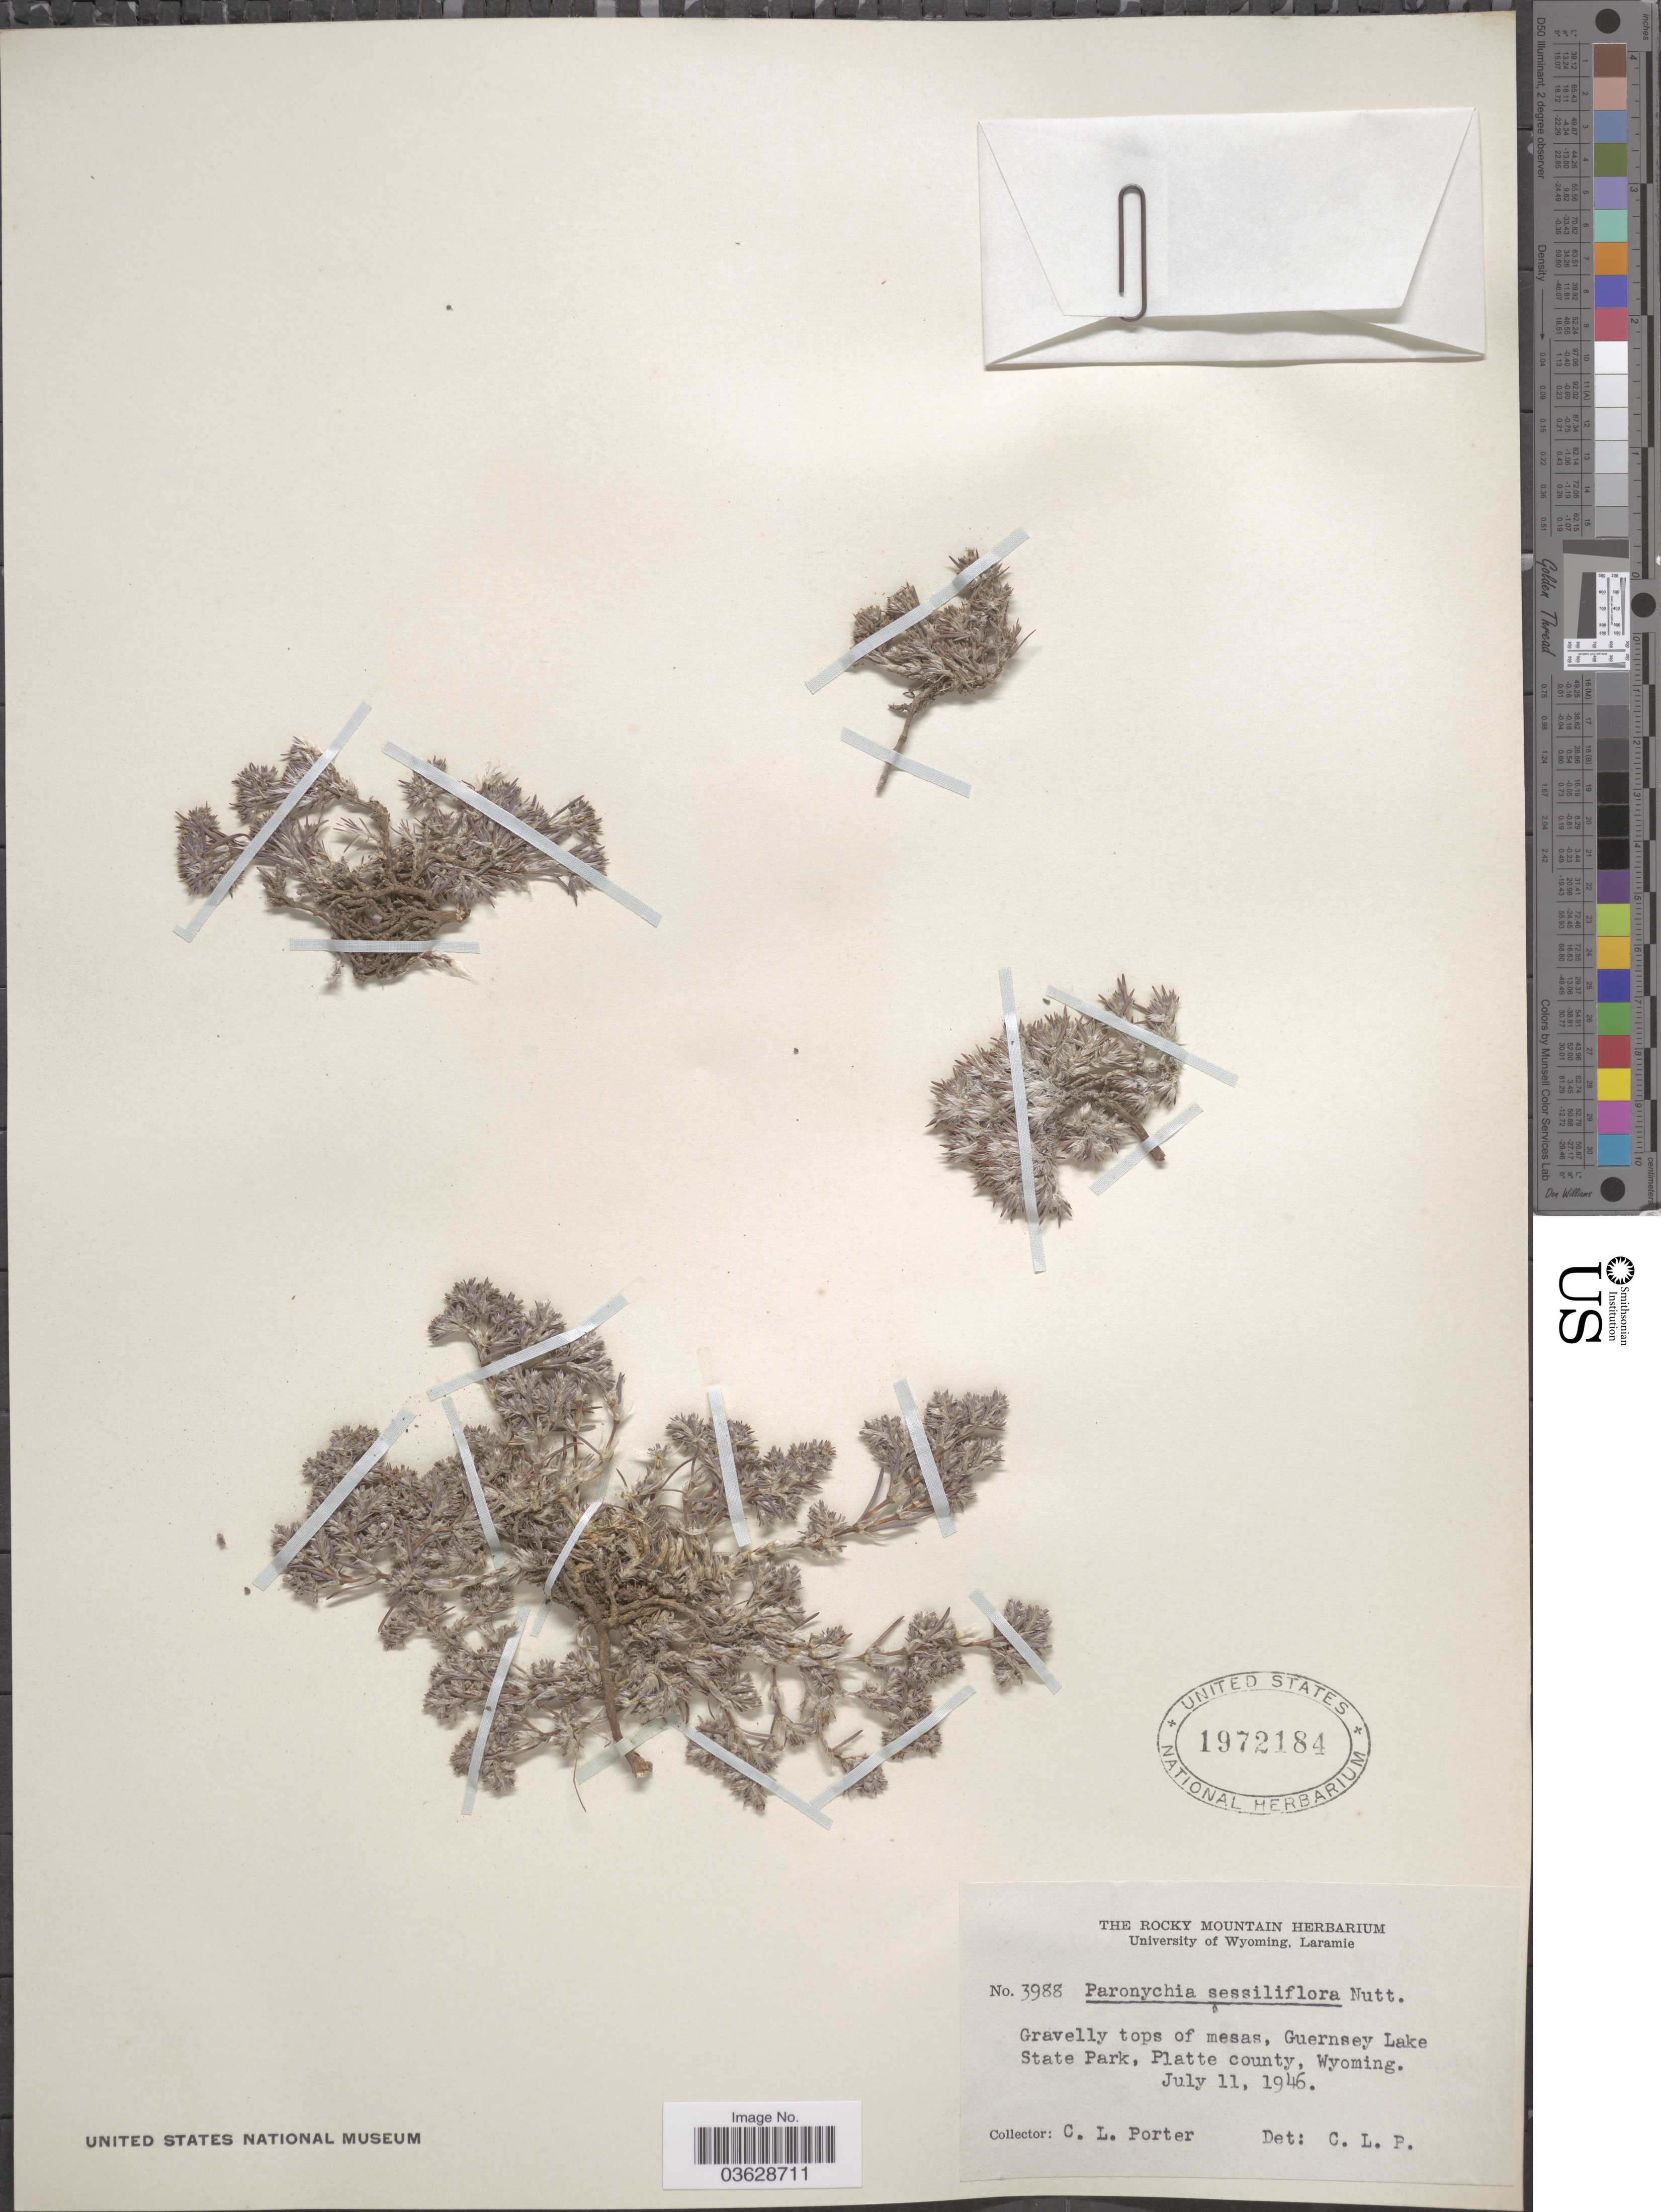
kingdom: Plantae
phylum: Tracheophyta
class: Magnoliopsida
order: Caryophyllales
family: Caryophyllaceae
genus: Paronychia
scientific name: Paronychia sessiliflora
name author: Nutt.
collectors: C. L. Porter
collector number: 3988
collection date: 1946-07-11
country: United States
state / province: Wyoming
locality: Guernsey Lake State Park, Platte county.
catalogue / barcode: US 1972184